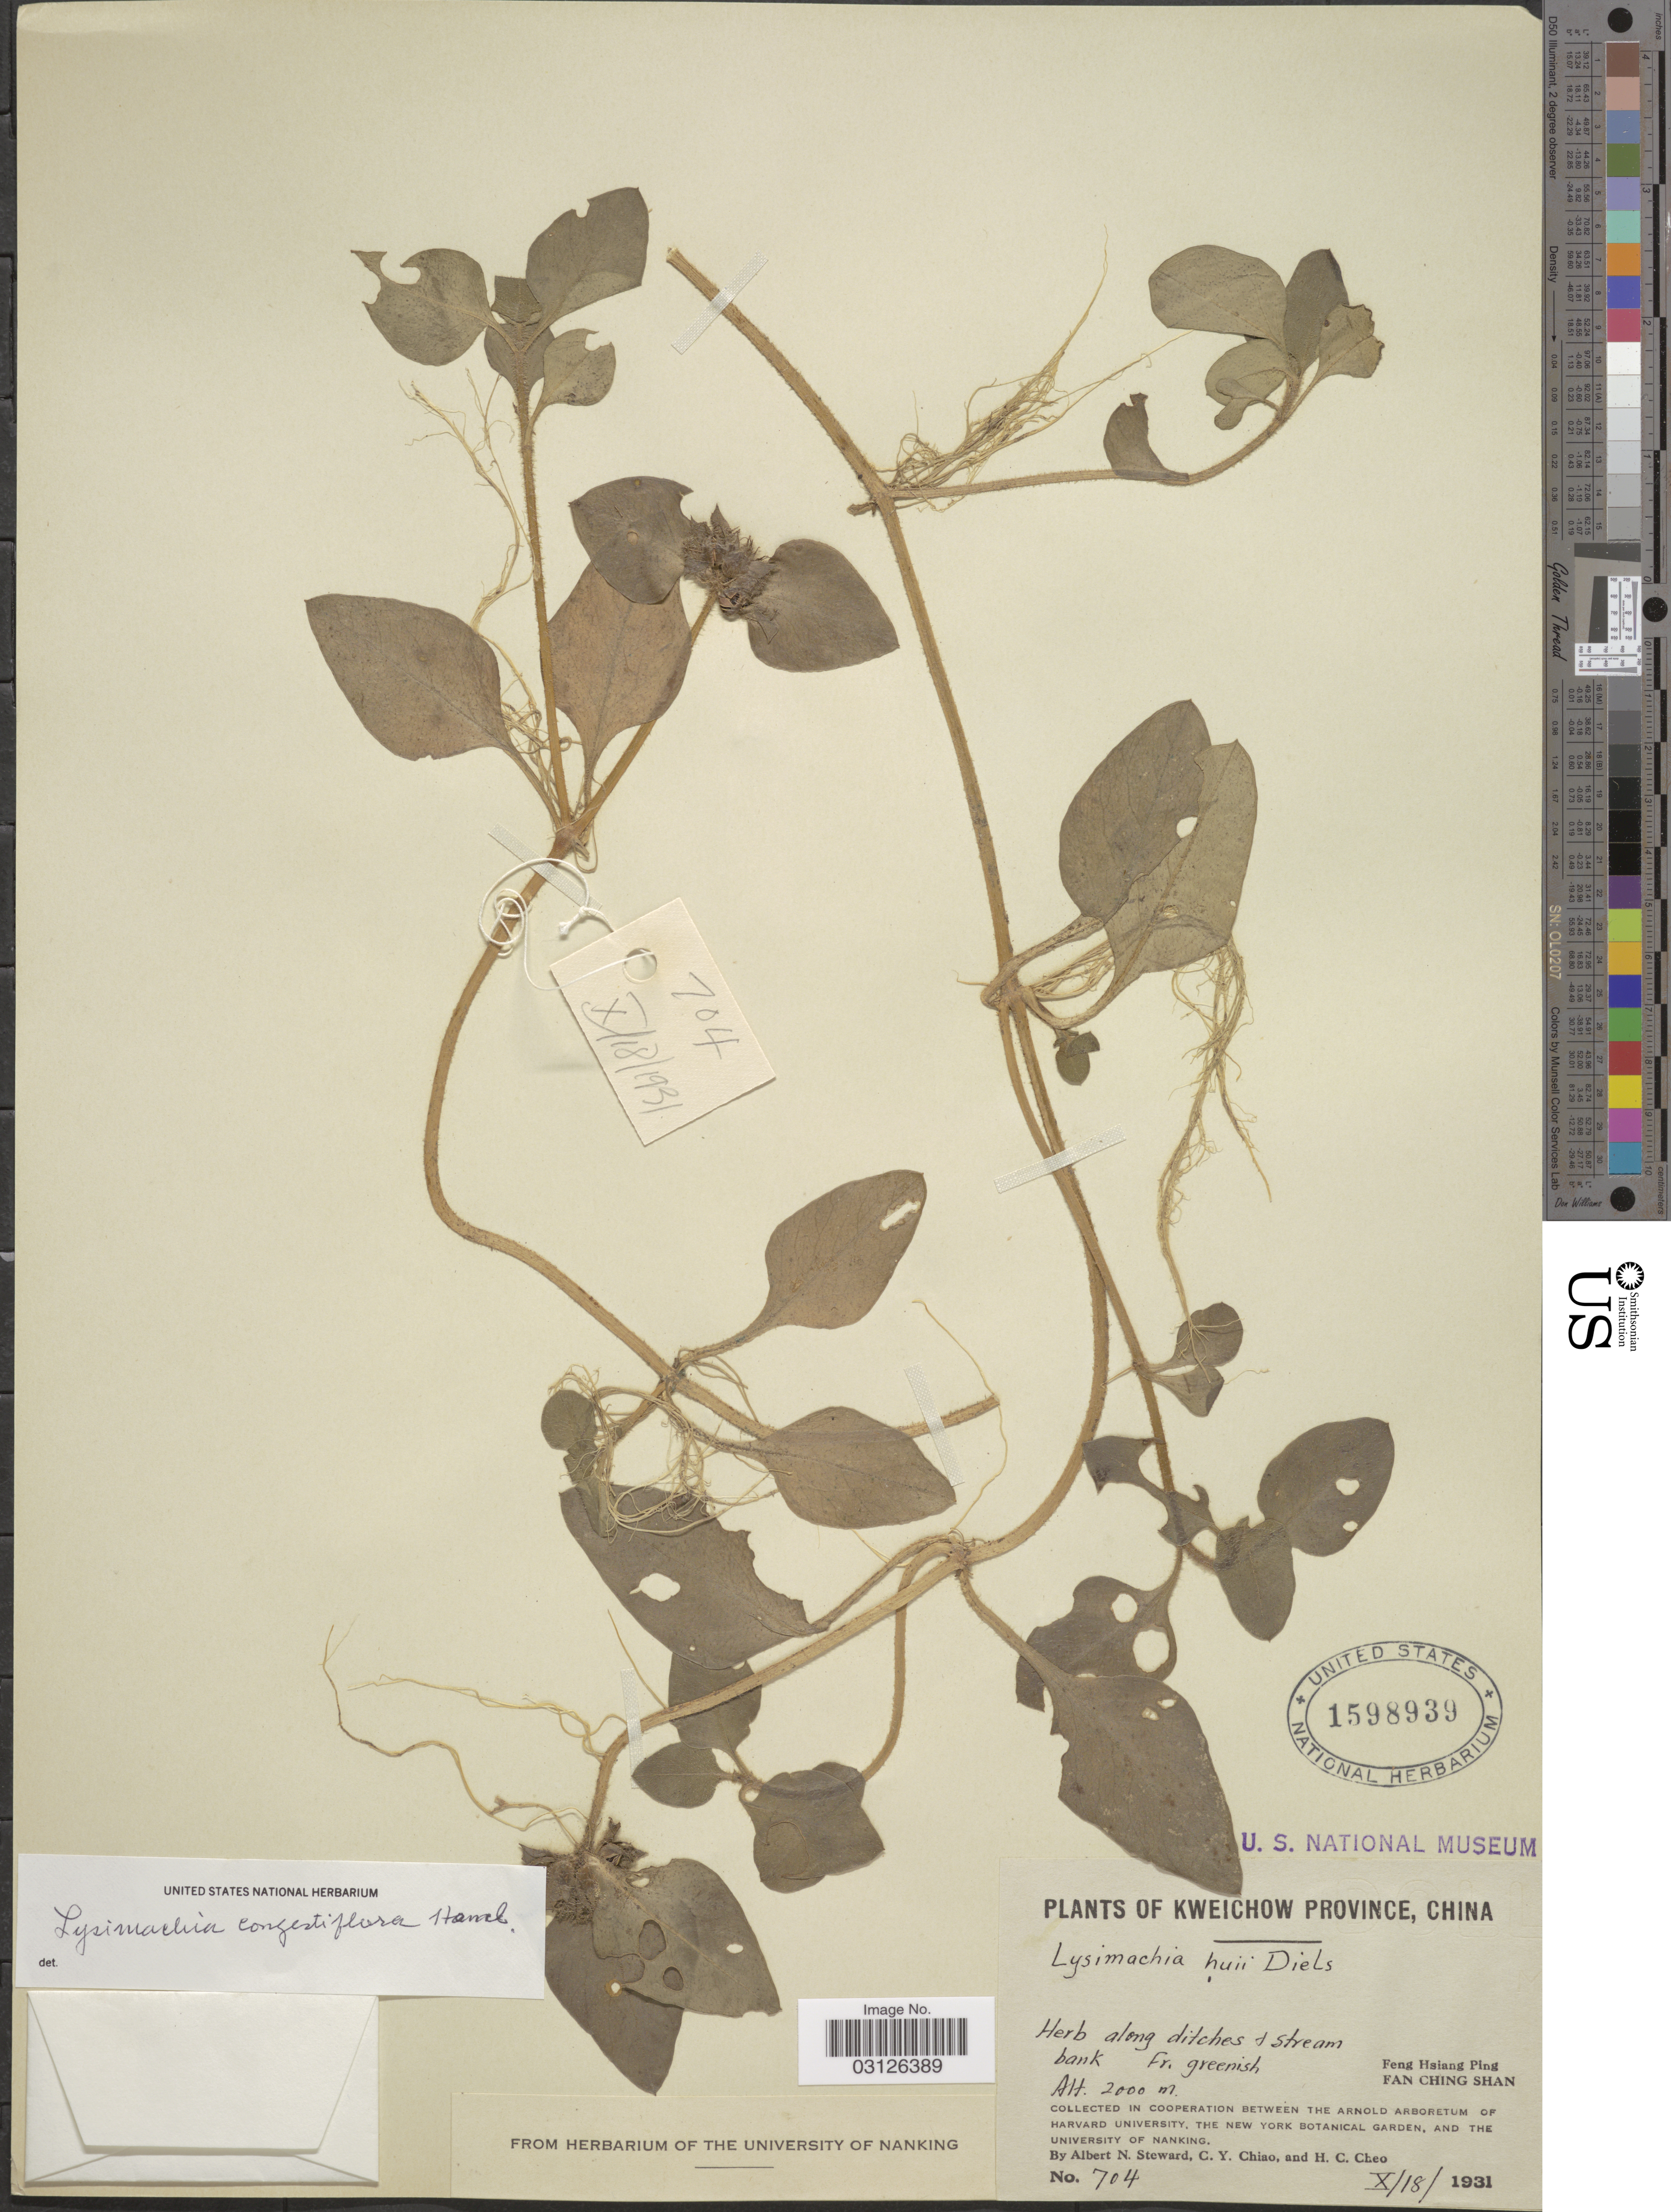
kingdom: Plantae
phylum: Tracheophyta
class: Magnoliopsida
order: Ericales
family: Primulaceae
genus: Lysimachia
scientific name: Lysimachia congestiflora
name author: Hemsl.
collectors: A. N. Steward, C. Y. Chiao & H. Cheo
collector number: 704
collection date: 1931-10-18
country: China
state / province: Guizhou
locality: Kweichow Province, Feng Hsiang Ping, Fan Ching Shan.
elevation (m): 2000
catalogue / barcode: US 1598939